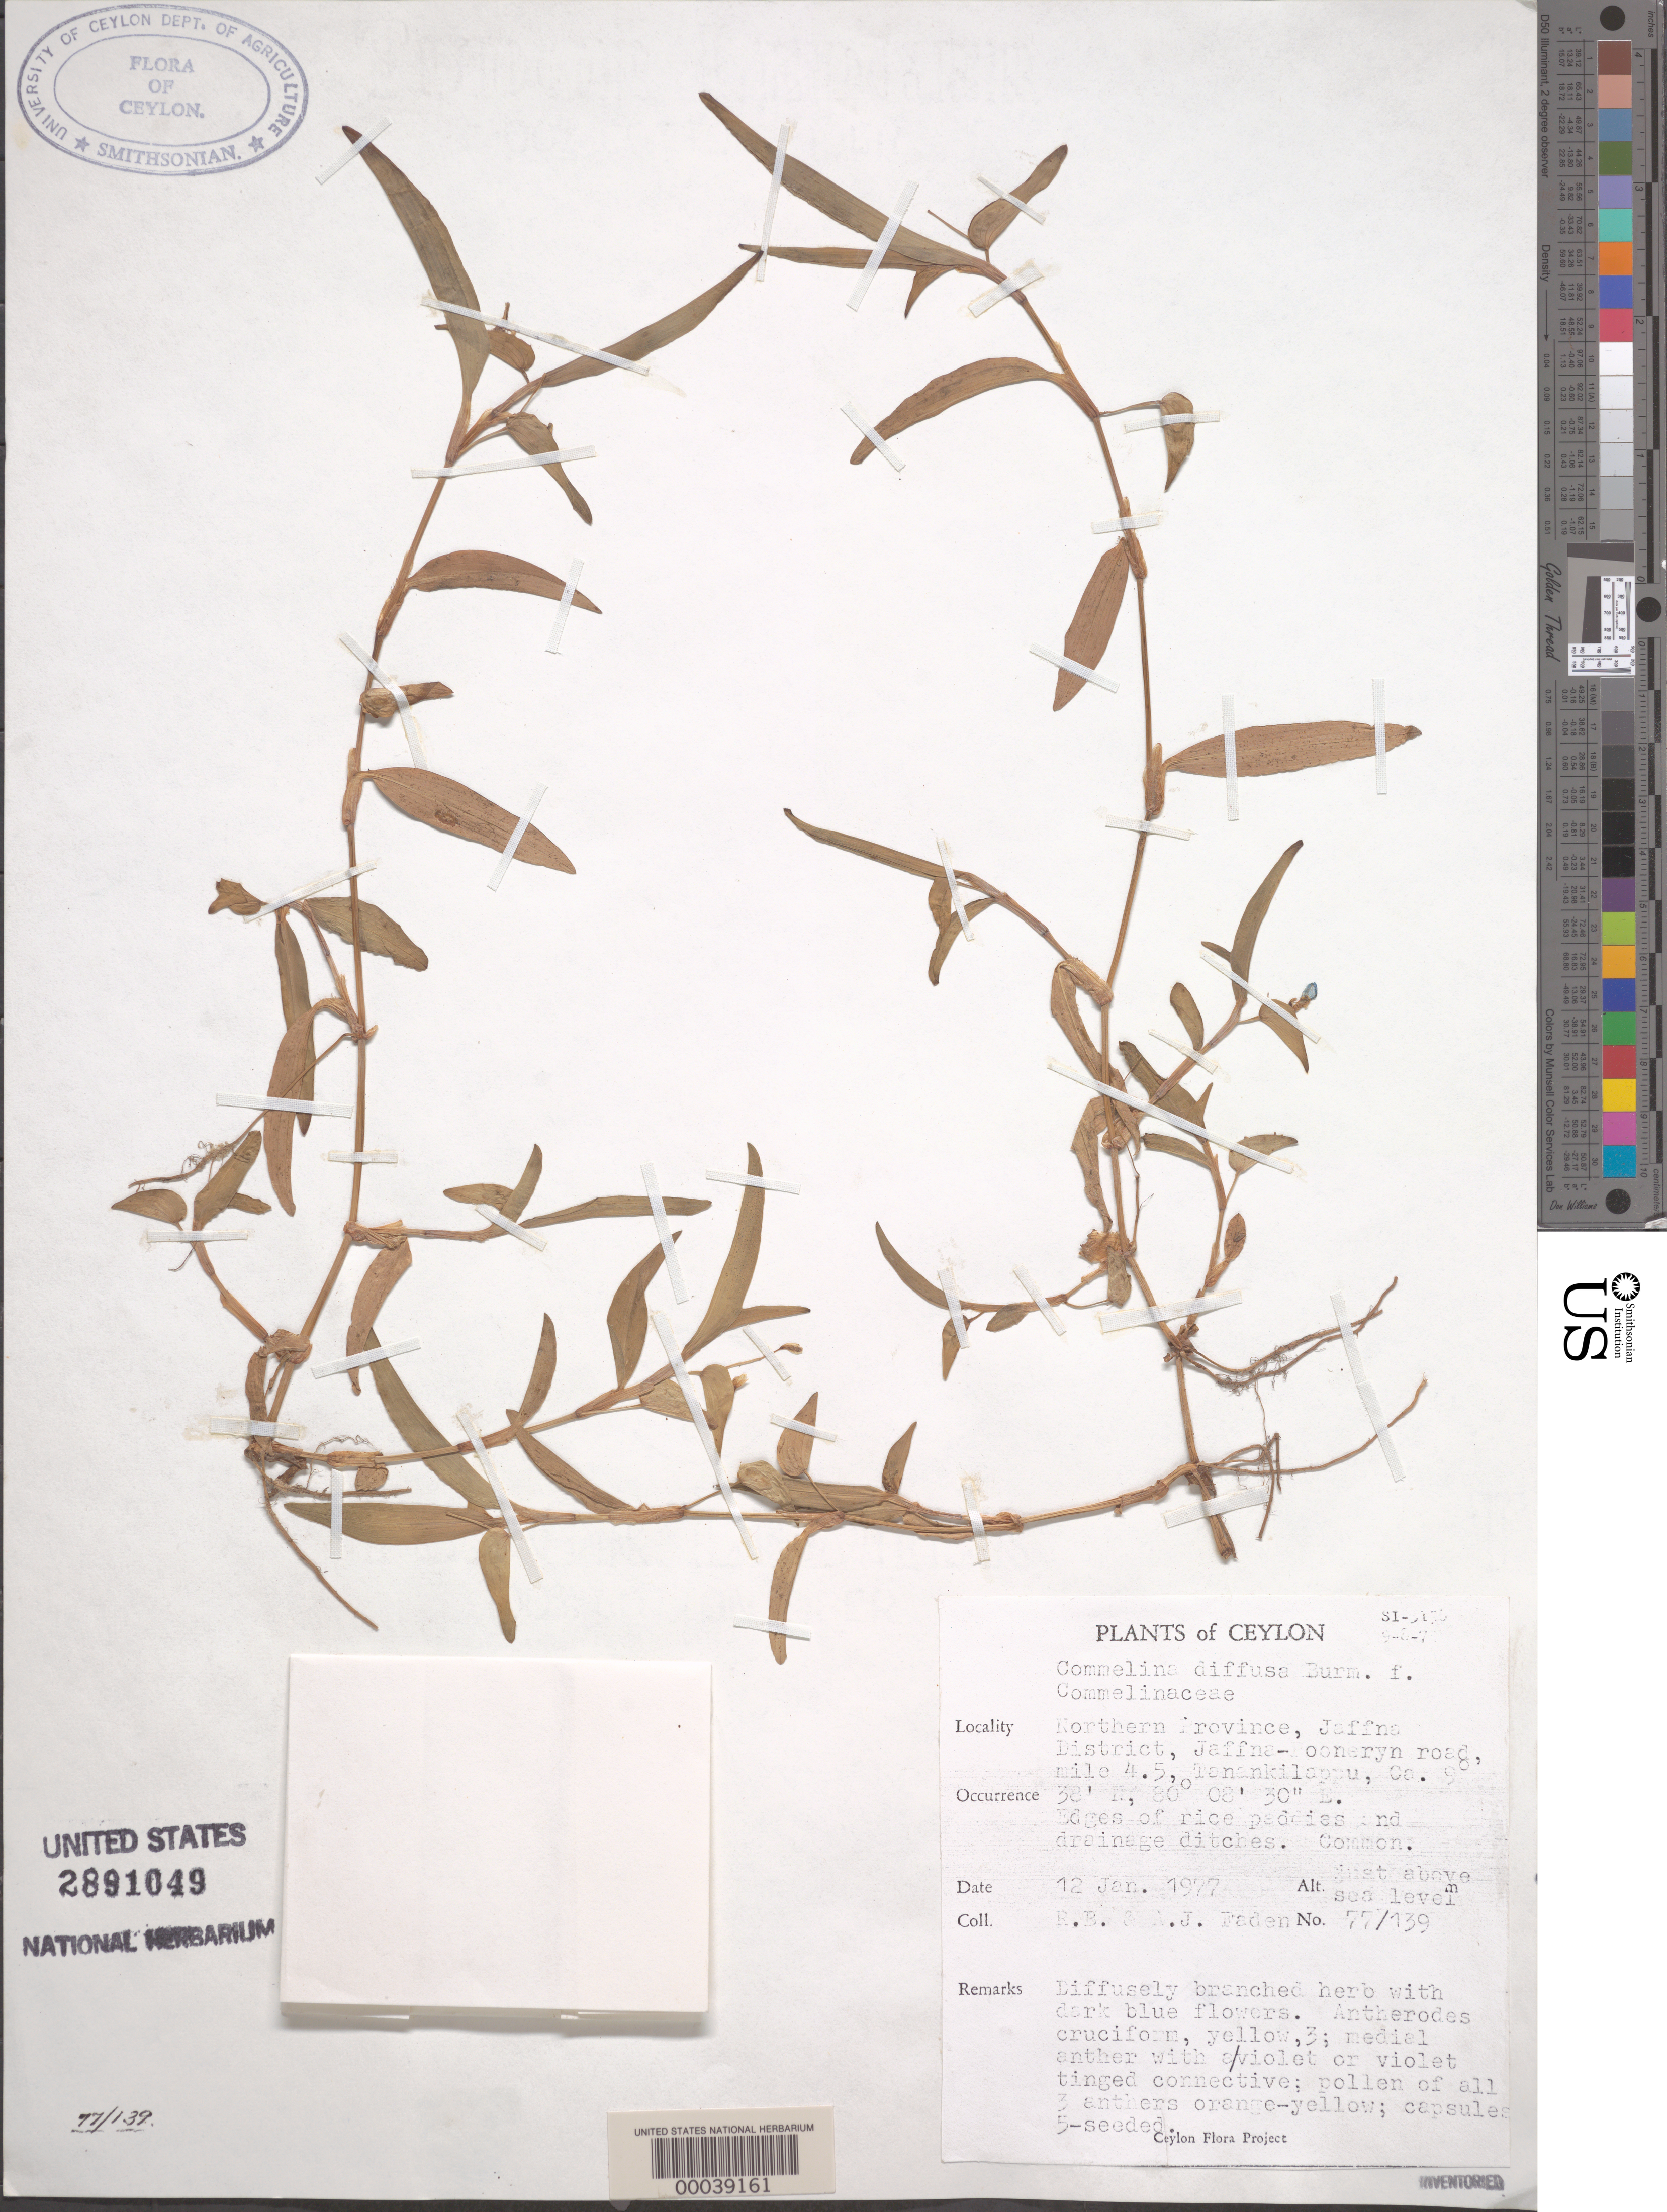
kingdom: Plantae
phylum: Tracheophyta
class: Liliopsida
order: Commelinales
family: Commelinaceae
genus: Commelina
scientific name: Commelina diffusa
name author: Burm. f.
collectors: R. B. Faden & A. J. Faden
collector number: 77/139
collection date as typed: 12 Jan 1977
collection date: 1977-01-12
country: Sri Lanka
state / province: Northern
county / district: Jaffna Dist.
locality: Tanankilappu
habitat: Edge of rice paddies and drainage ditches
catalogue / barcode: US 2891049